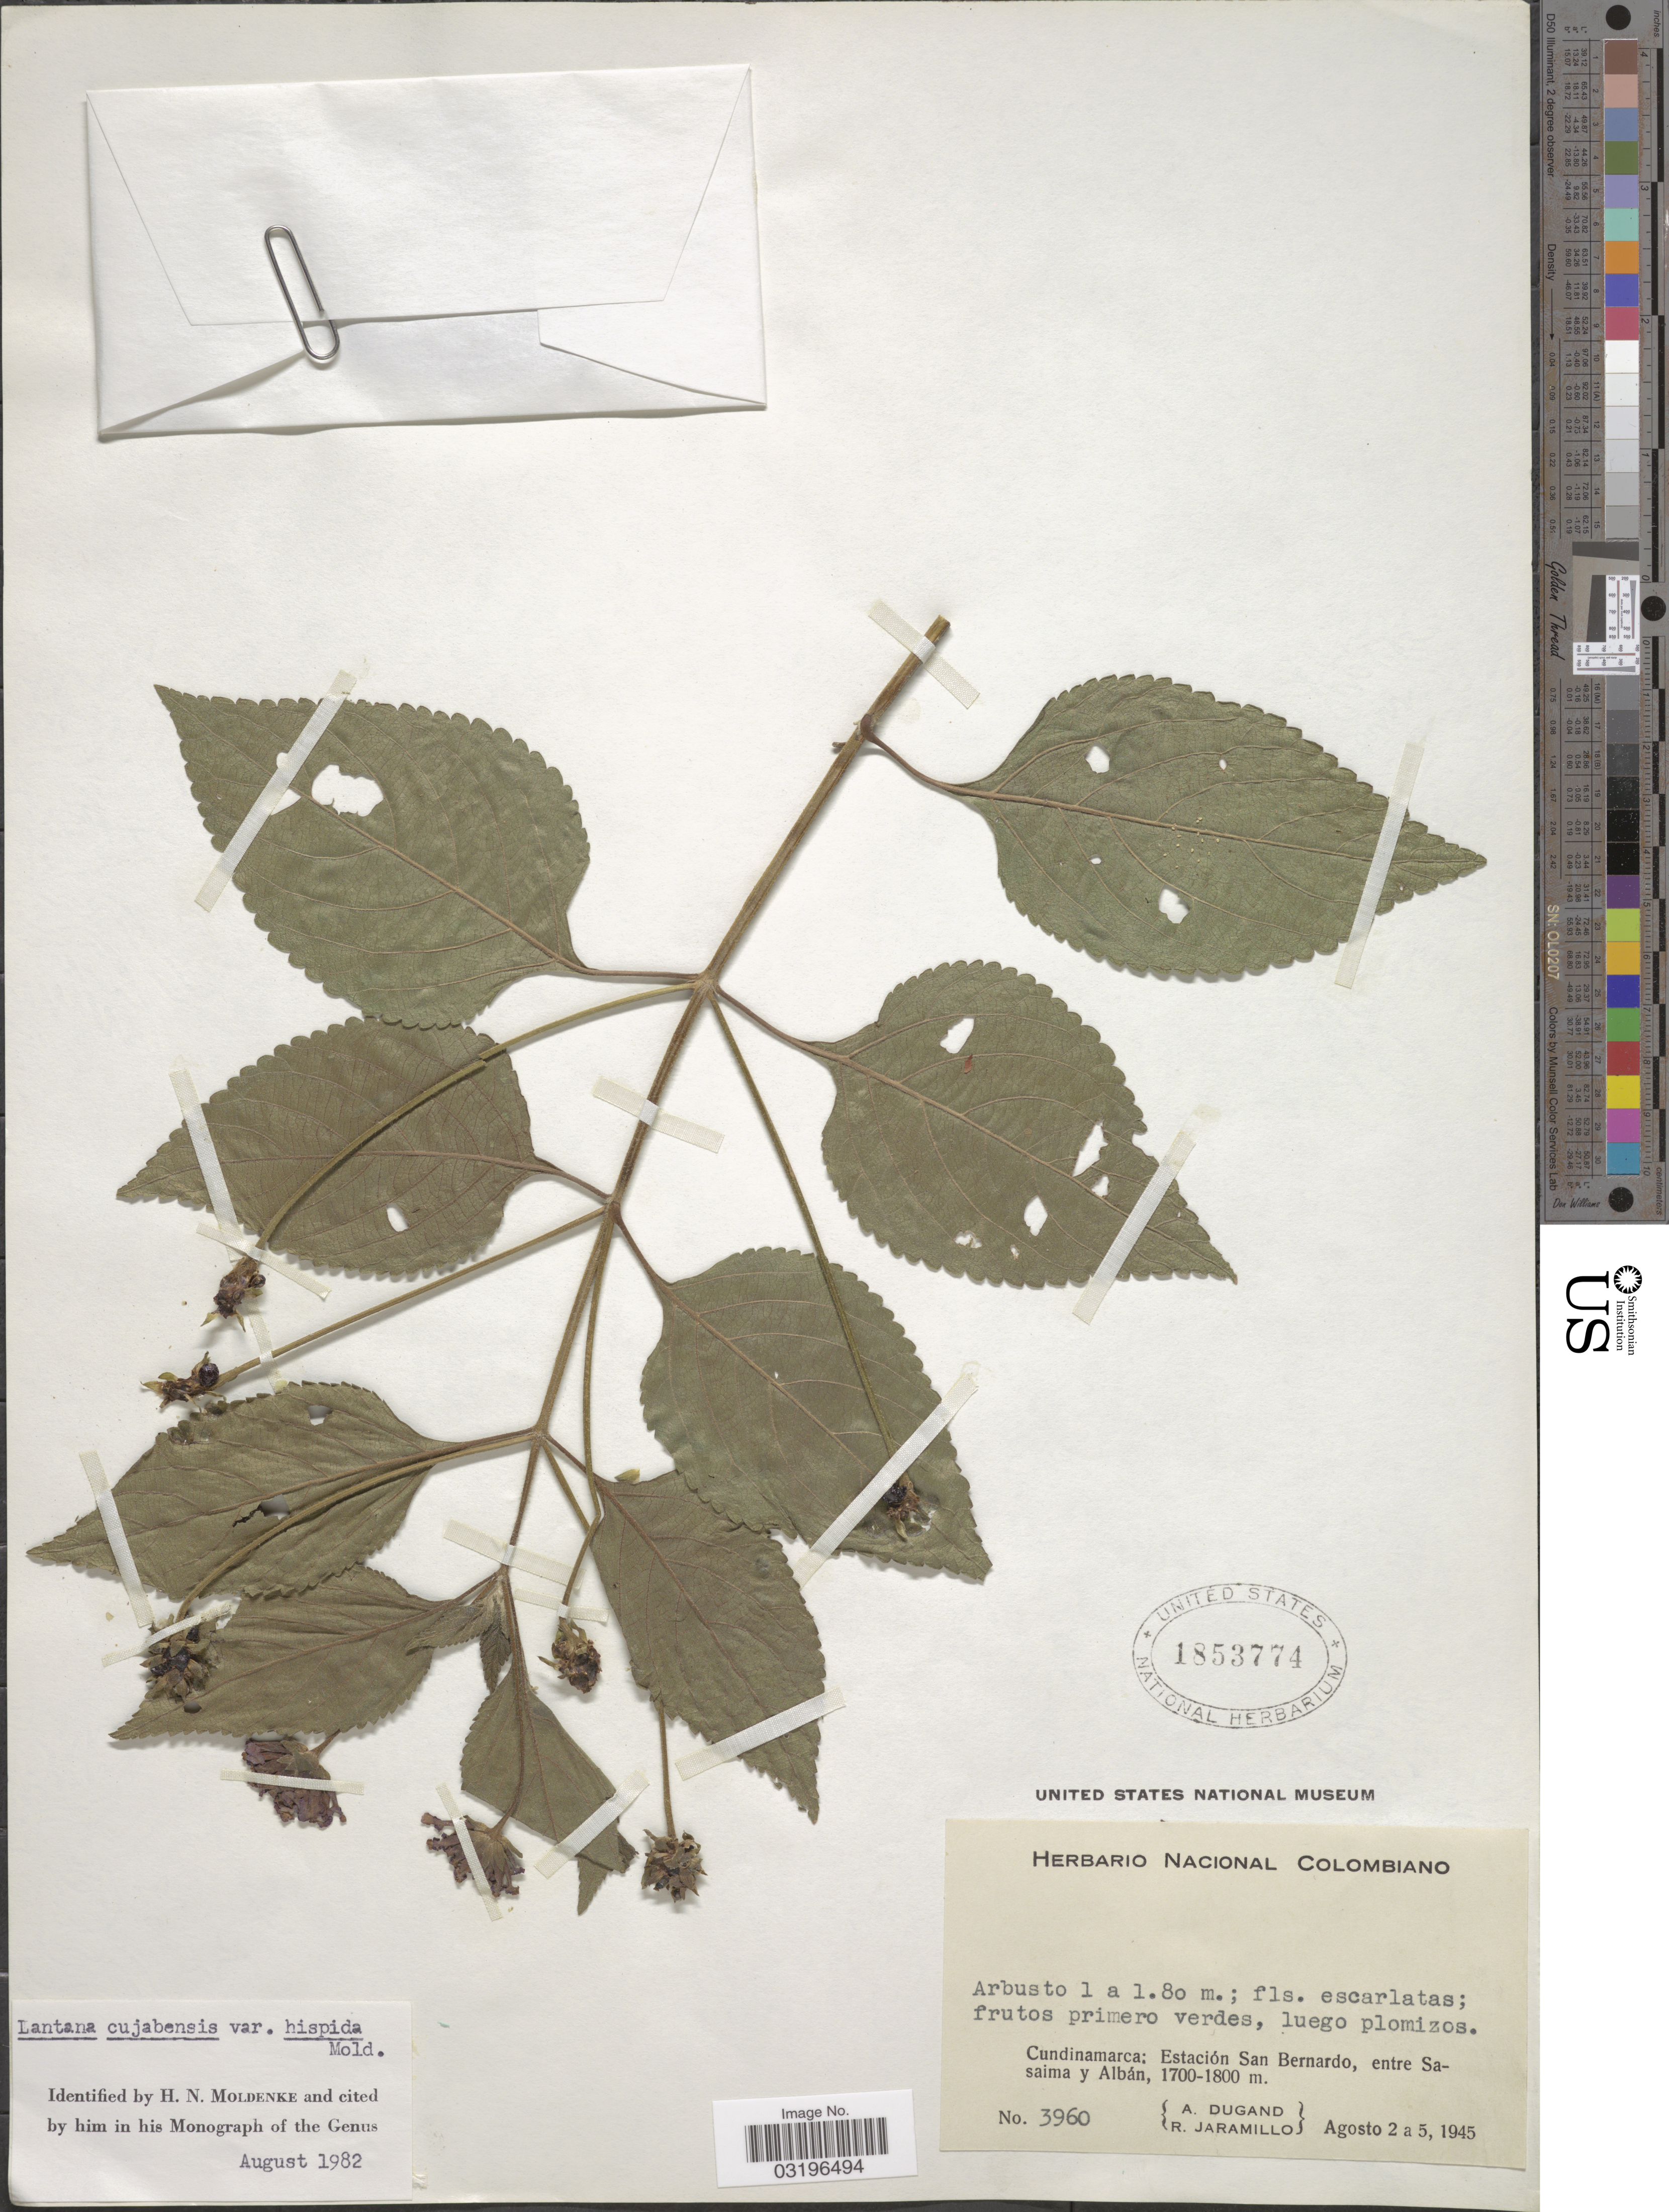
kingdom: Plantae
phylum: Tracheophyta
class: Magnoliopsida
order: Lamiales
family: Verbenaceae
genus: Lantana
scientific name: Lantana cujabensis var. hispida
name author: Moldenke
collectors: A. Dugand & R. Jaramillo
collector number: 3960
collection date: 1945-08-02/1945-08-05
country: Colombia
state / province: Cundinamarca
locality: Estación San Bernardo, entre Sasaima y Albán.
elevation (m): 1700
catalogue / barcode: US 1853774